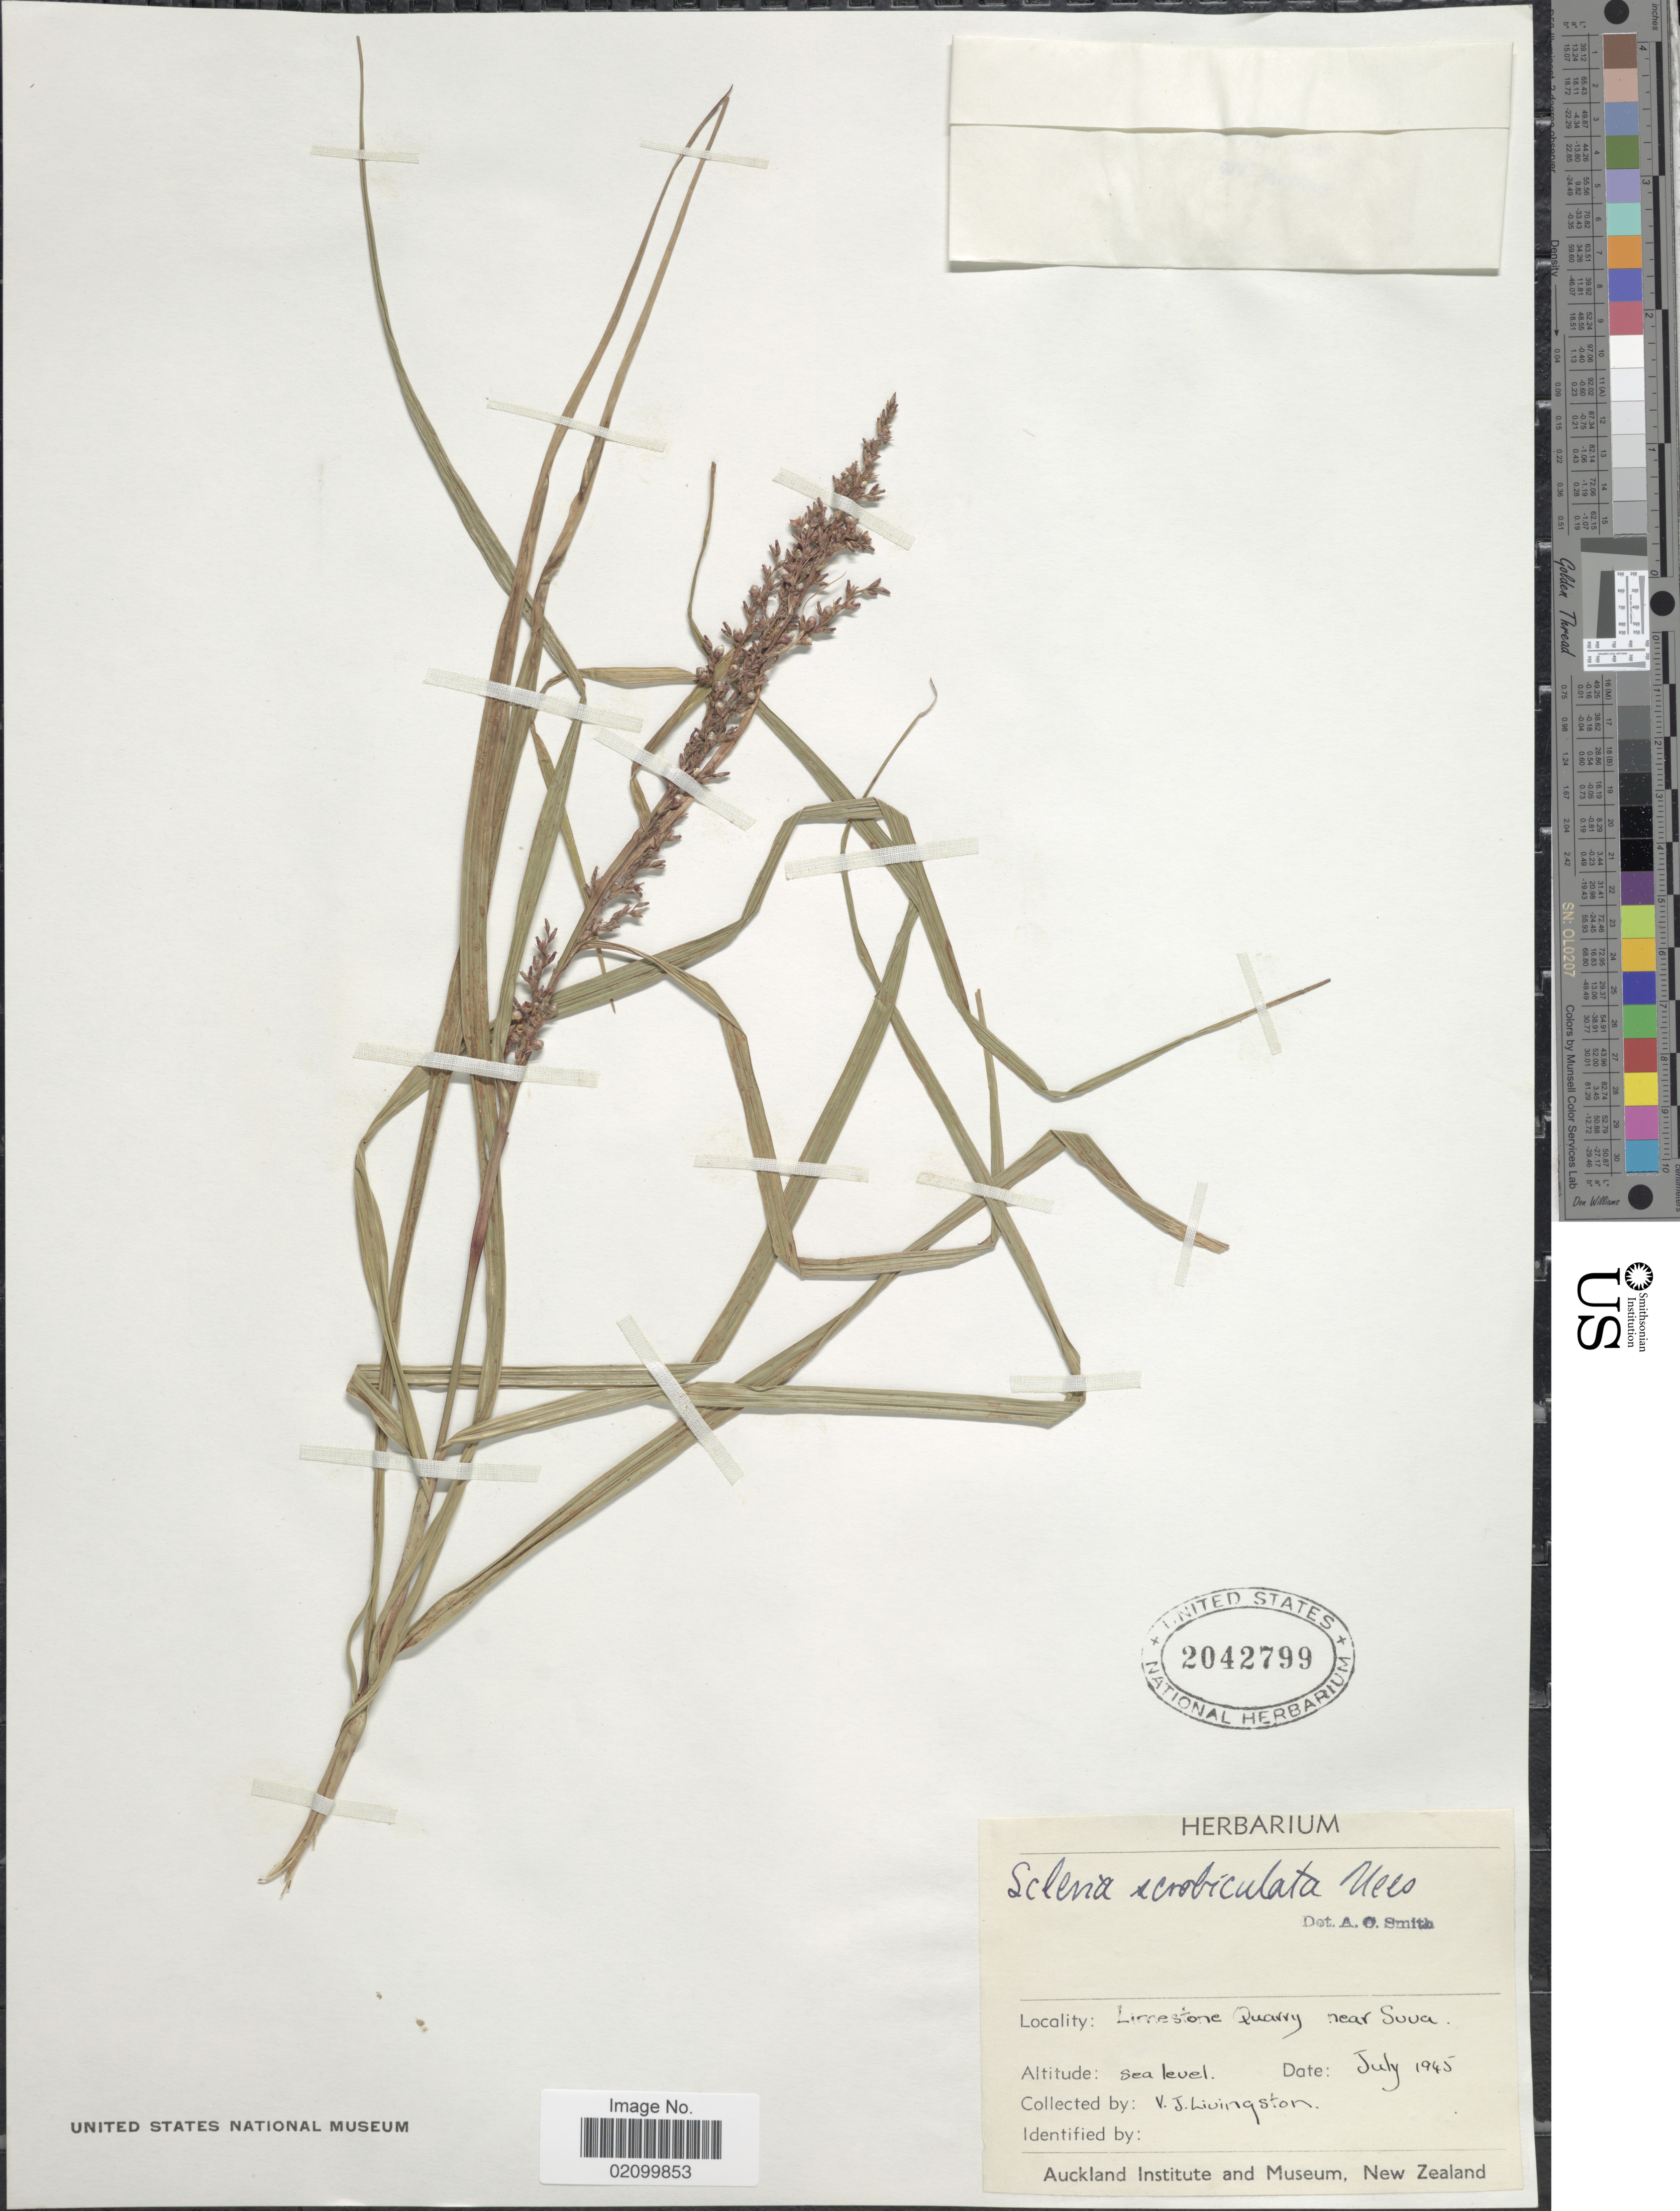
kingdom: Plantae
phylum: Tracheophyta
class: Liliopsida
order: Poales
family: Cyperaceae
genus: Scleria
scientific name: Scleria scrobiculata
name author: Nees & Meyen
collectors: V. Livingston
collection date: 1945-07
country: Fiji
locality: Limestone Quarry near Suva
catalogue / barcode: US 2042799